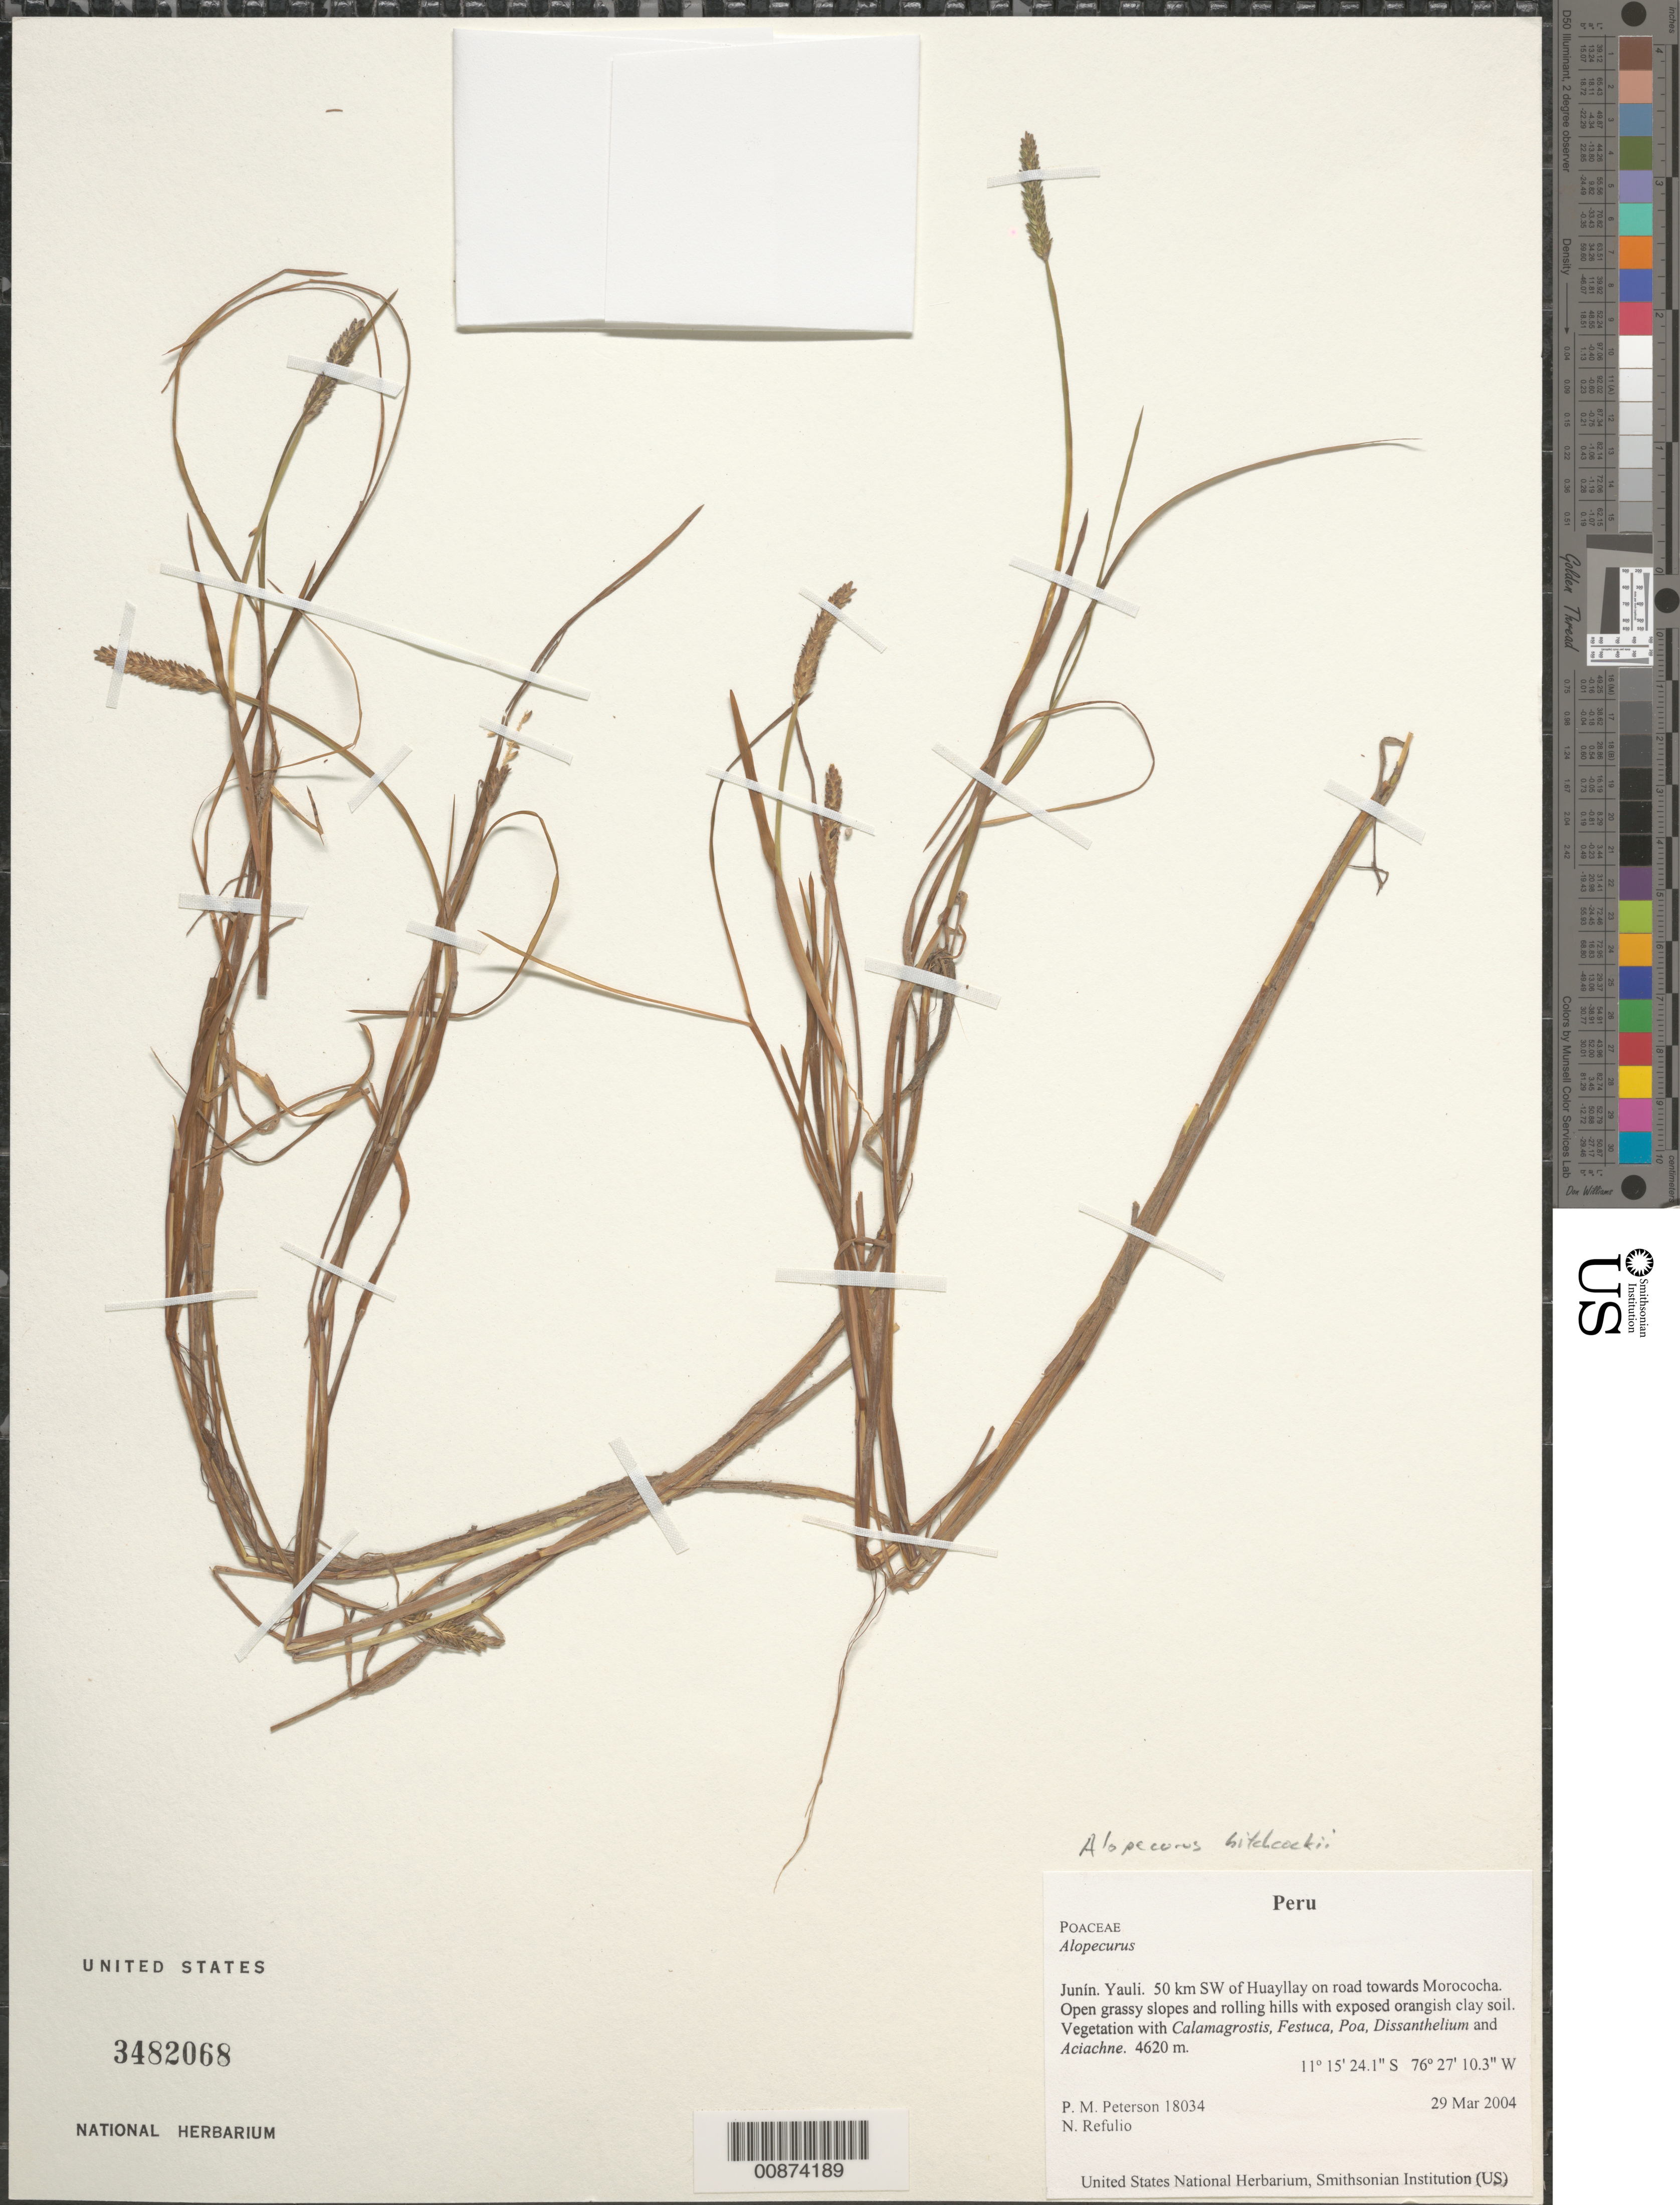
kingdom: Plantae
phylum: Tracheophyta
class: Liliopsida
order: Poales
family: Poaceae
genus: Alopecurus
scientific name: Alopecurus hitchcockii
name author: Parodi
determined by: Soreng, Robert J., Research Associate (BOT), Smithsonian Institution - National Museum of Natural History (UNITED STATES)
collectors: P. M. Peterson & N. Refulio-Rodríguez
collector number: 18034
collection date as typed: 29 Mar 2004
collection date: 2004-03-29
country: Peru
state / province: Junín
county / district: Yauli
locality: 50 km SW of Huayllay on road towards Morococha. Open grassy slopes and rolling hills with exposed orangish clay soil. Vegetation with Calamagrostis, Festuca, Poa, Dissanthelium and Aciachne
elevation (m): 4620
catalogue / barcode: US 3482068